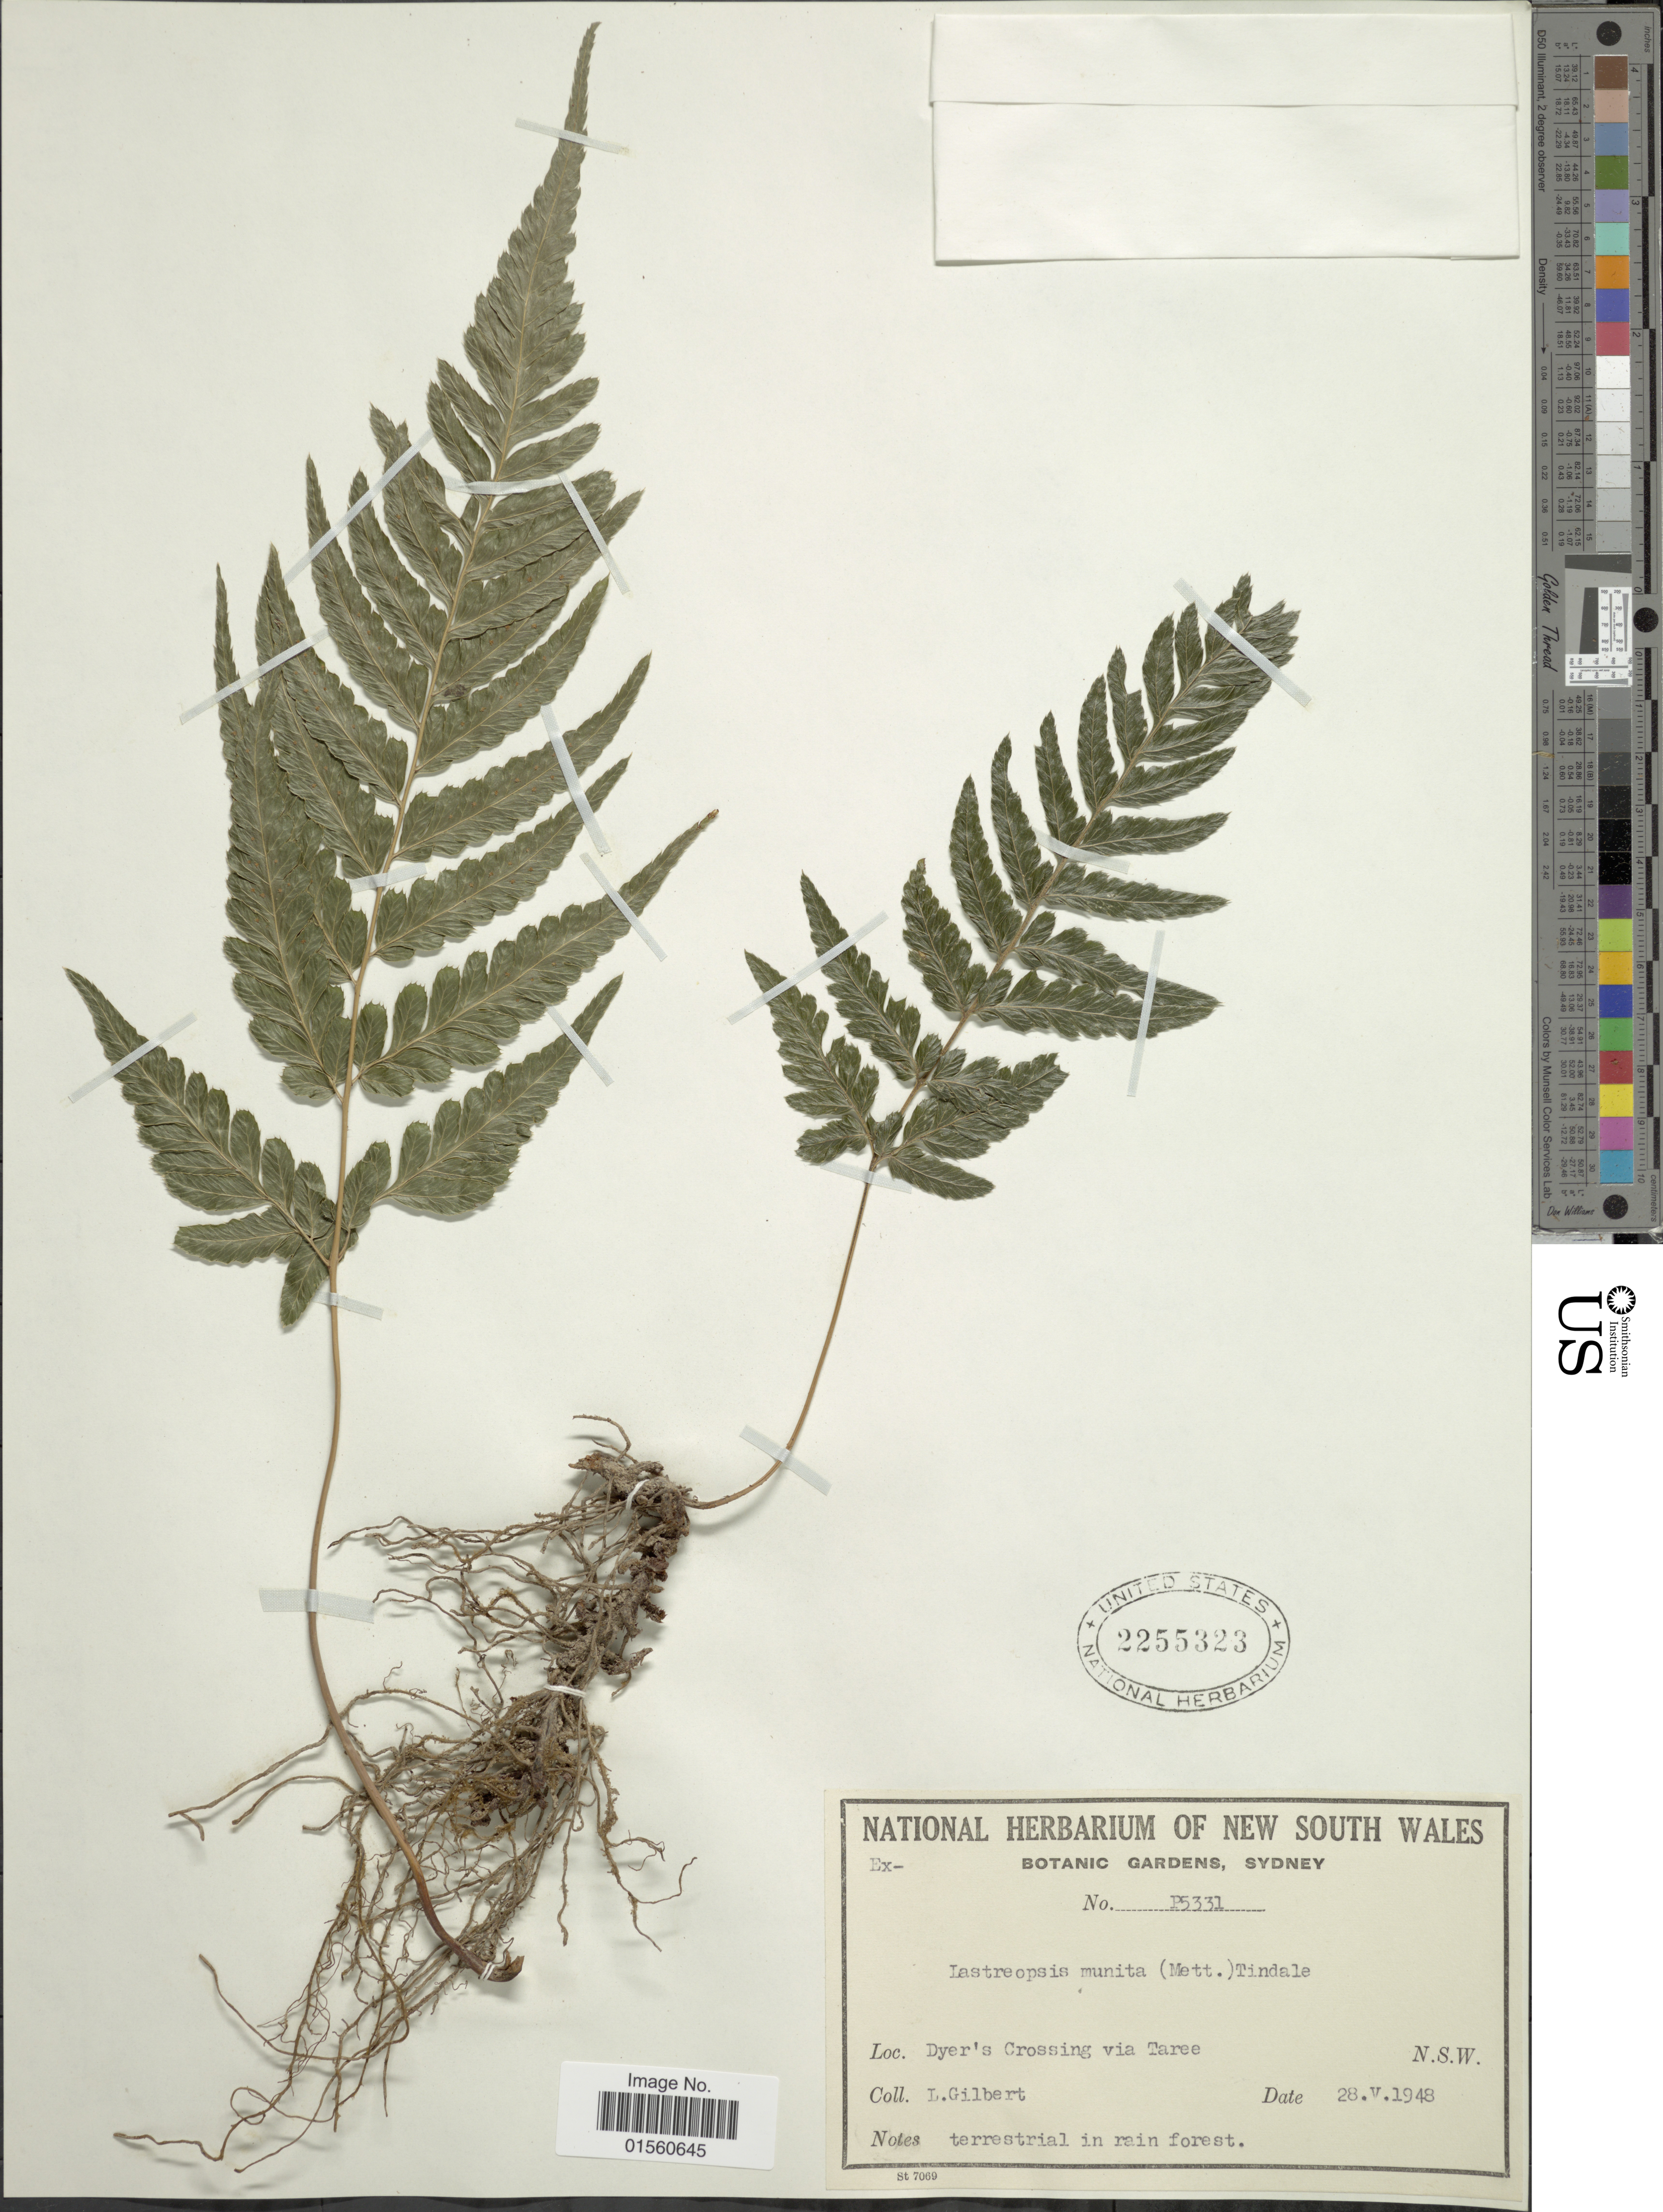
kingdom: Plantae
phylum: Tracheophyta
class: Polypodiopsida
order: Polypodiales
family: Dryopteridaceae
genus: Parapolystichum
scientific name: Parapolystichum munitum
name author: (Mett.) Labiak et al.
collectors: L. Gilbert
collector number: P5331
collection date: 1948-05-28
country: Australia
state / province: New South Wales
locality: Dyer's Crossing via Taree, N.S.W.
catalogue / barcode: US 2255323